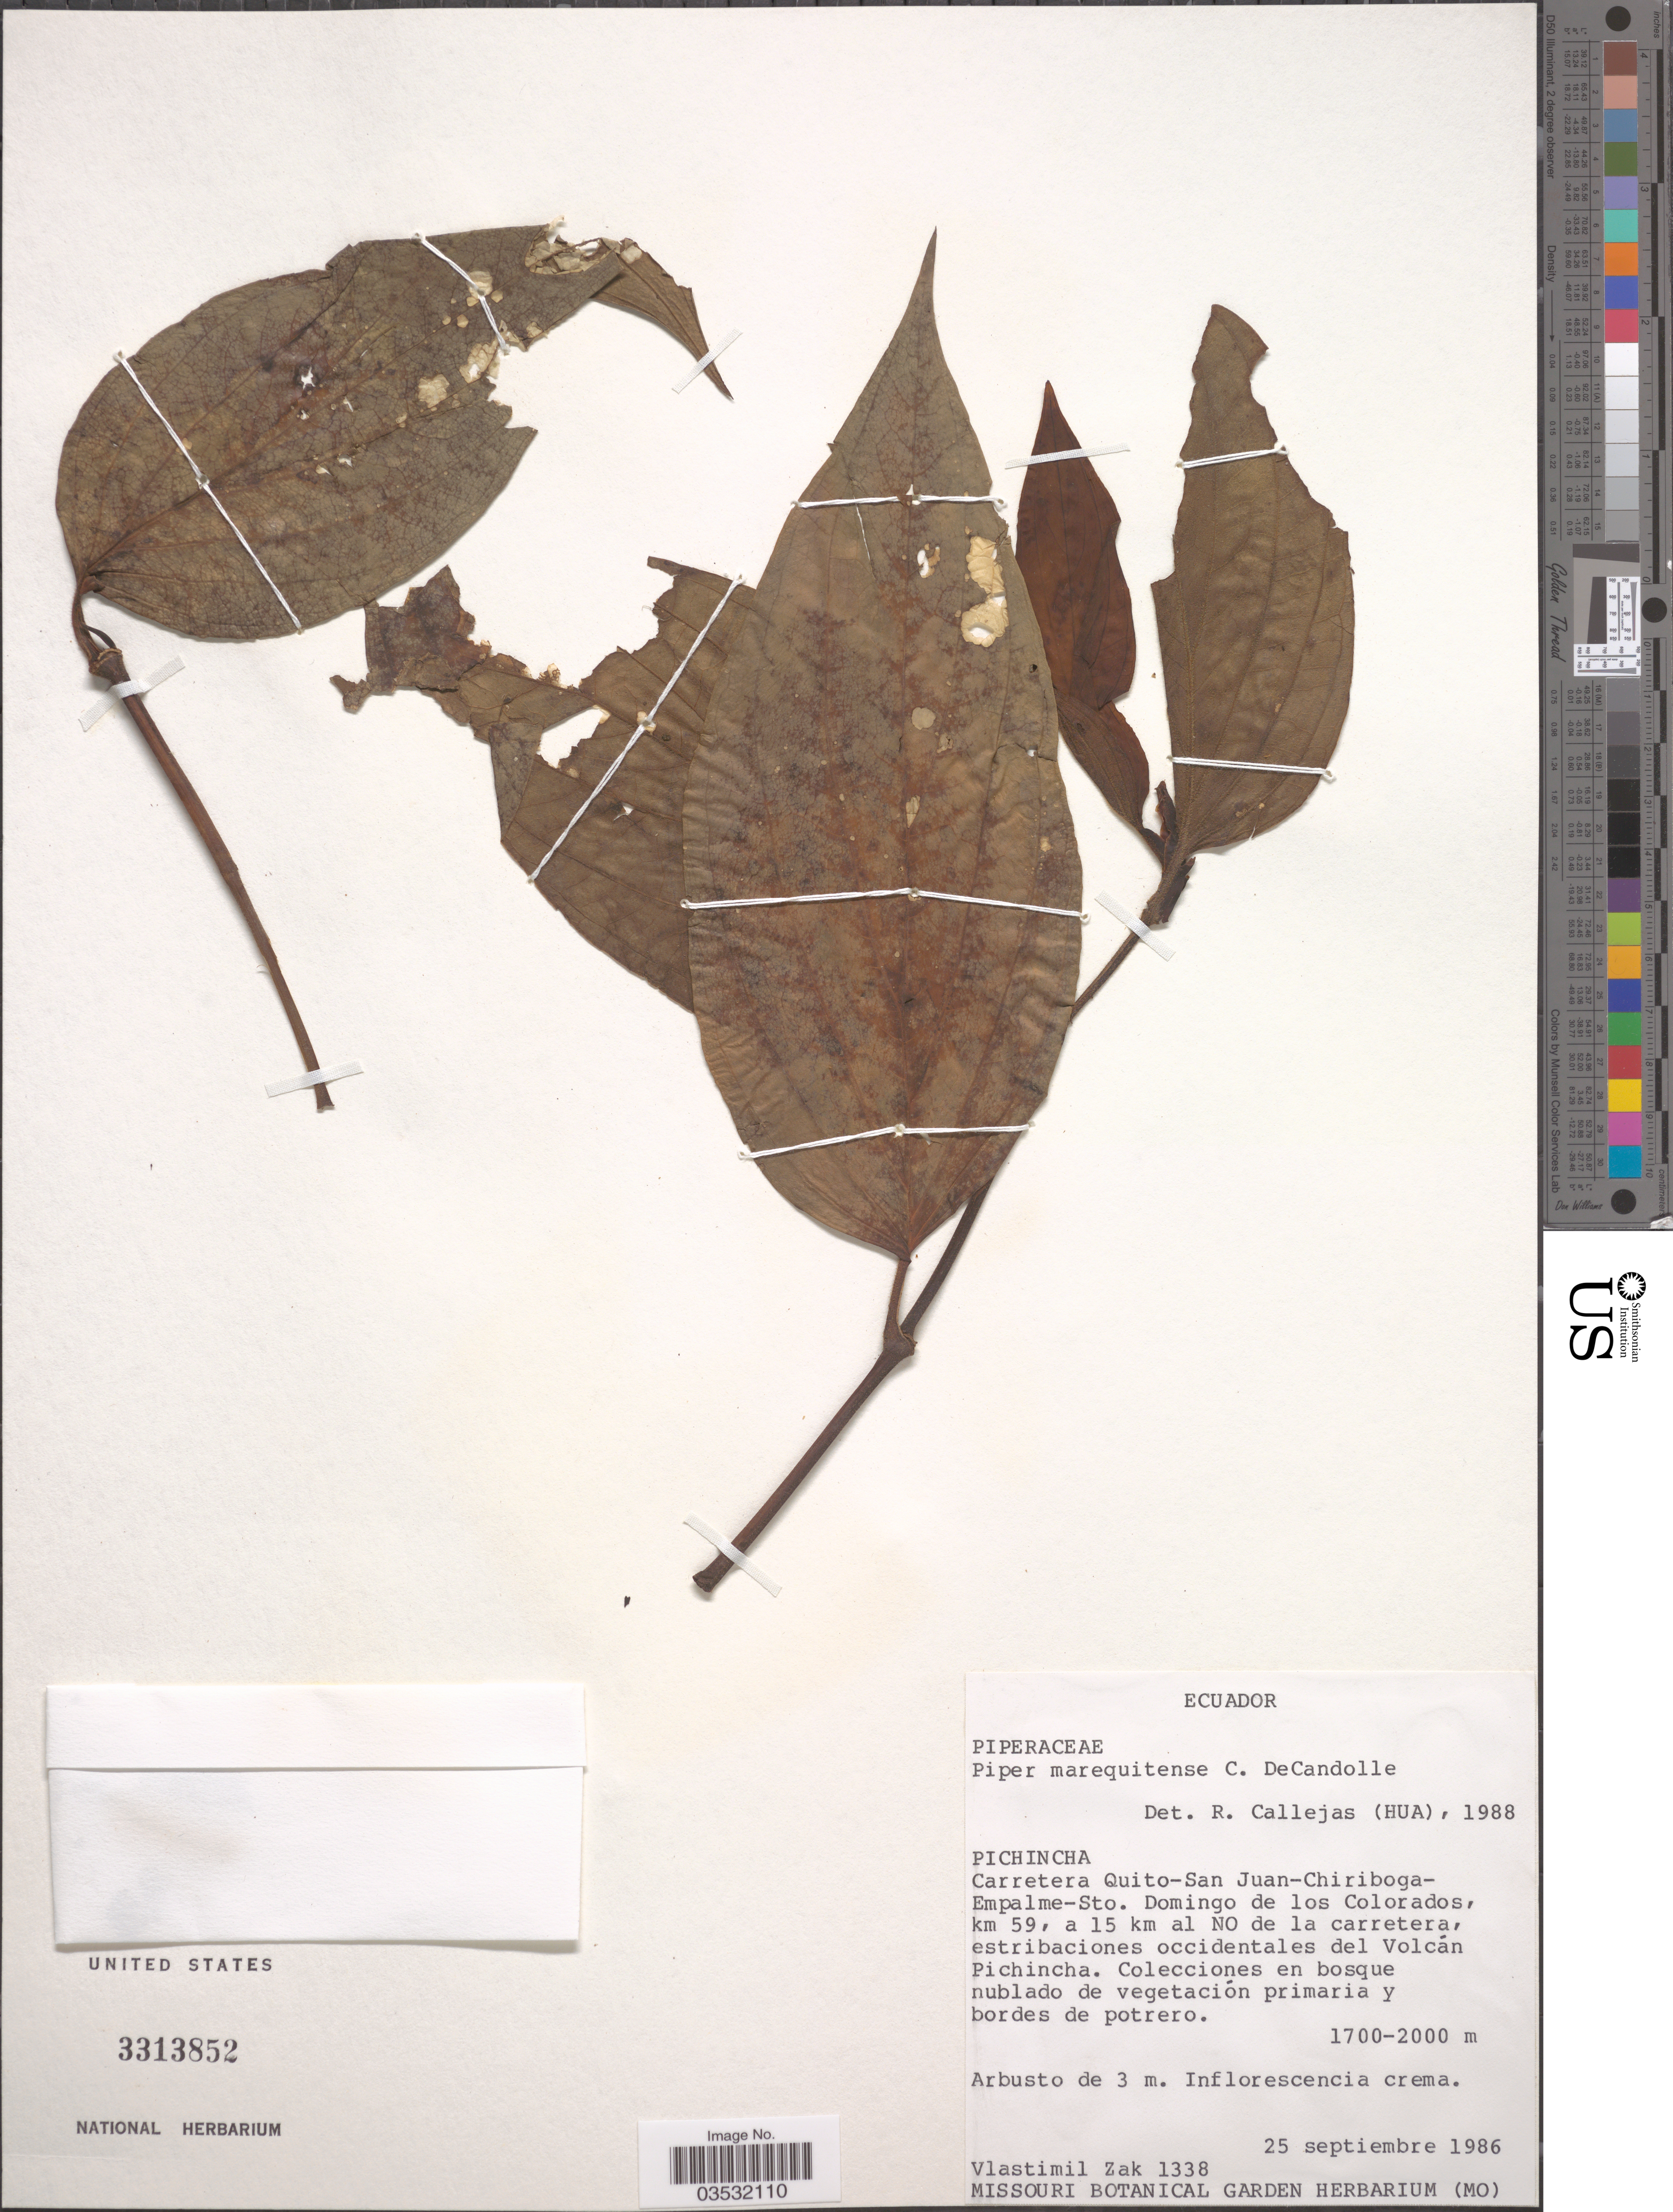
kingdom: Plantae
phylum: Tracheophyta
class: Magnoliopsida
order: Piperales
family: Piperaceae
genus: Piper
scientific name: Piper marequitense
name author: C. DC.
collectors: V. Zak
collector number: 1338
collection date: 1986-09-25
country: Ecuador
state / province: Pichincha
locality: Carretera Quito-San Juan-Chiriboga-Empalme-Sto. Domingo de los Colorados, km 59, a 15 km al NO de la carretera, estribaciones occidentales del Volcán Pichincha.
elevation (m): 1700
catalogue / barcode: US 3313852